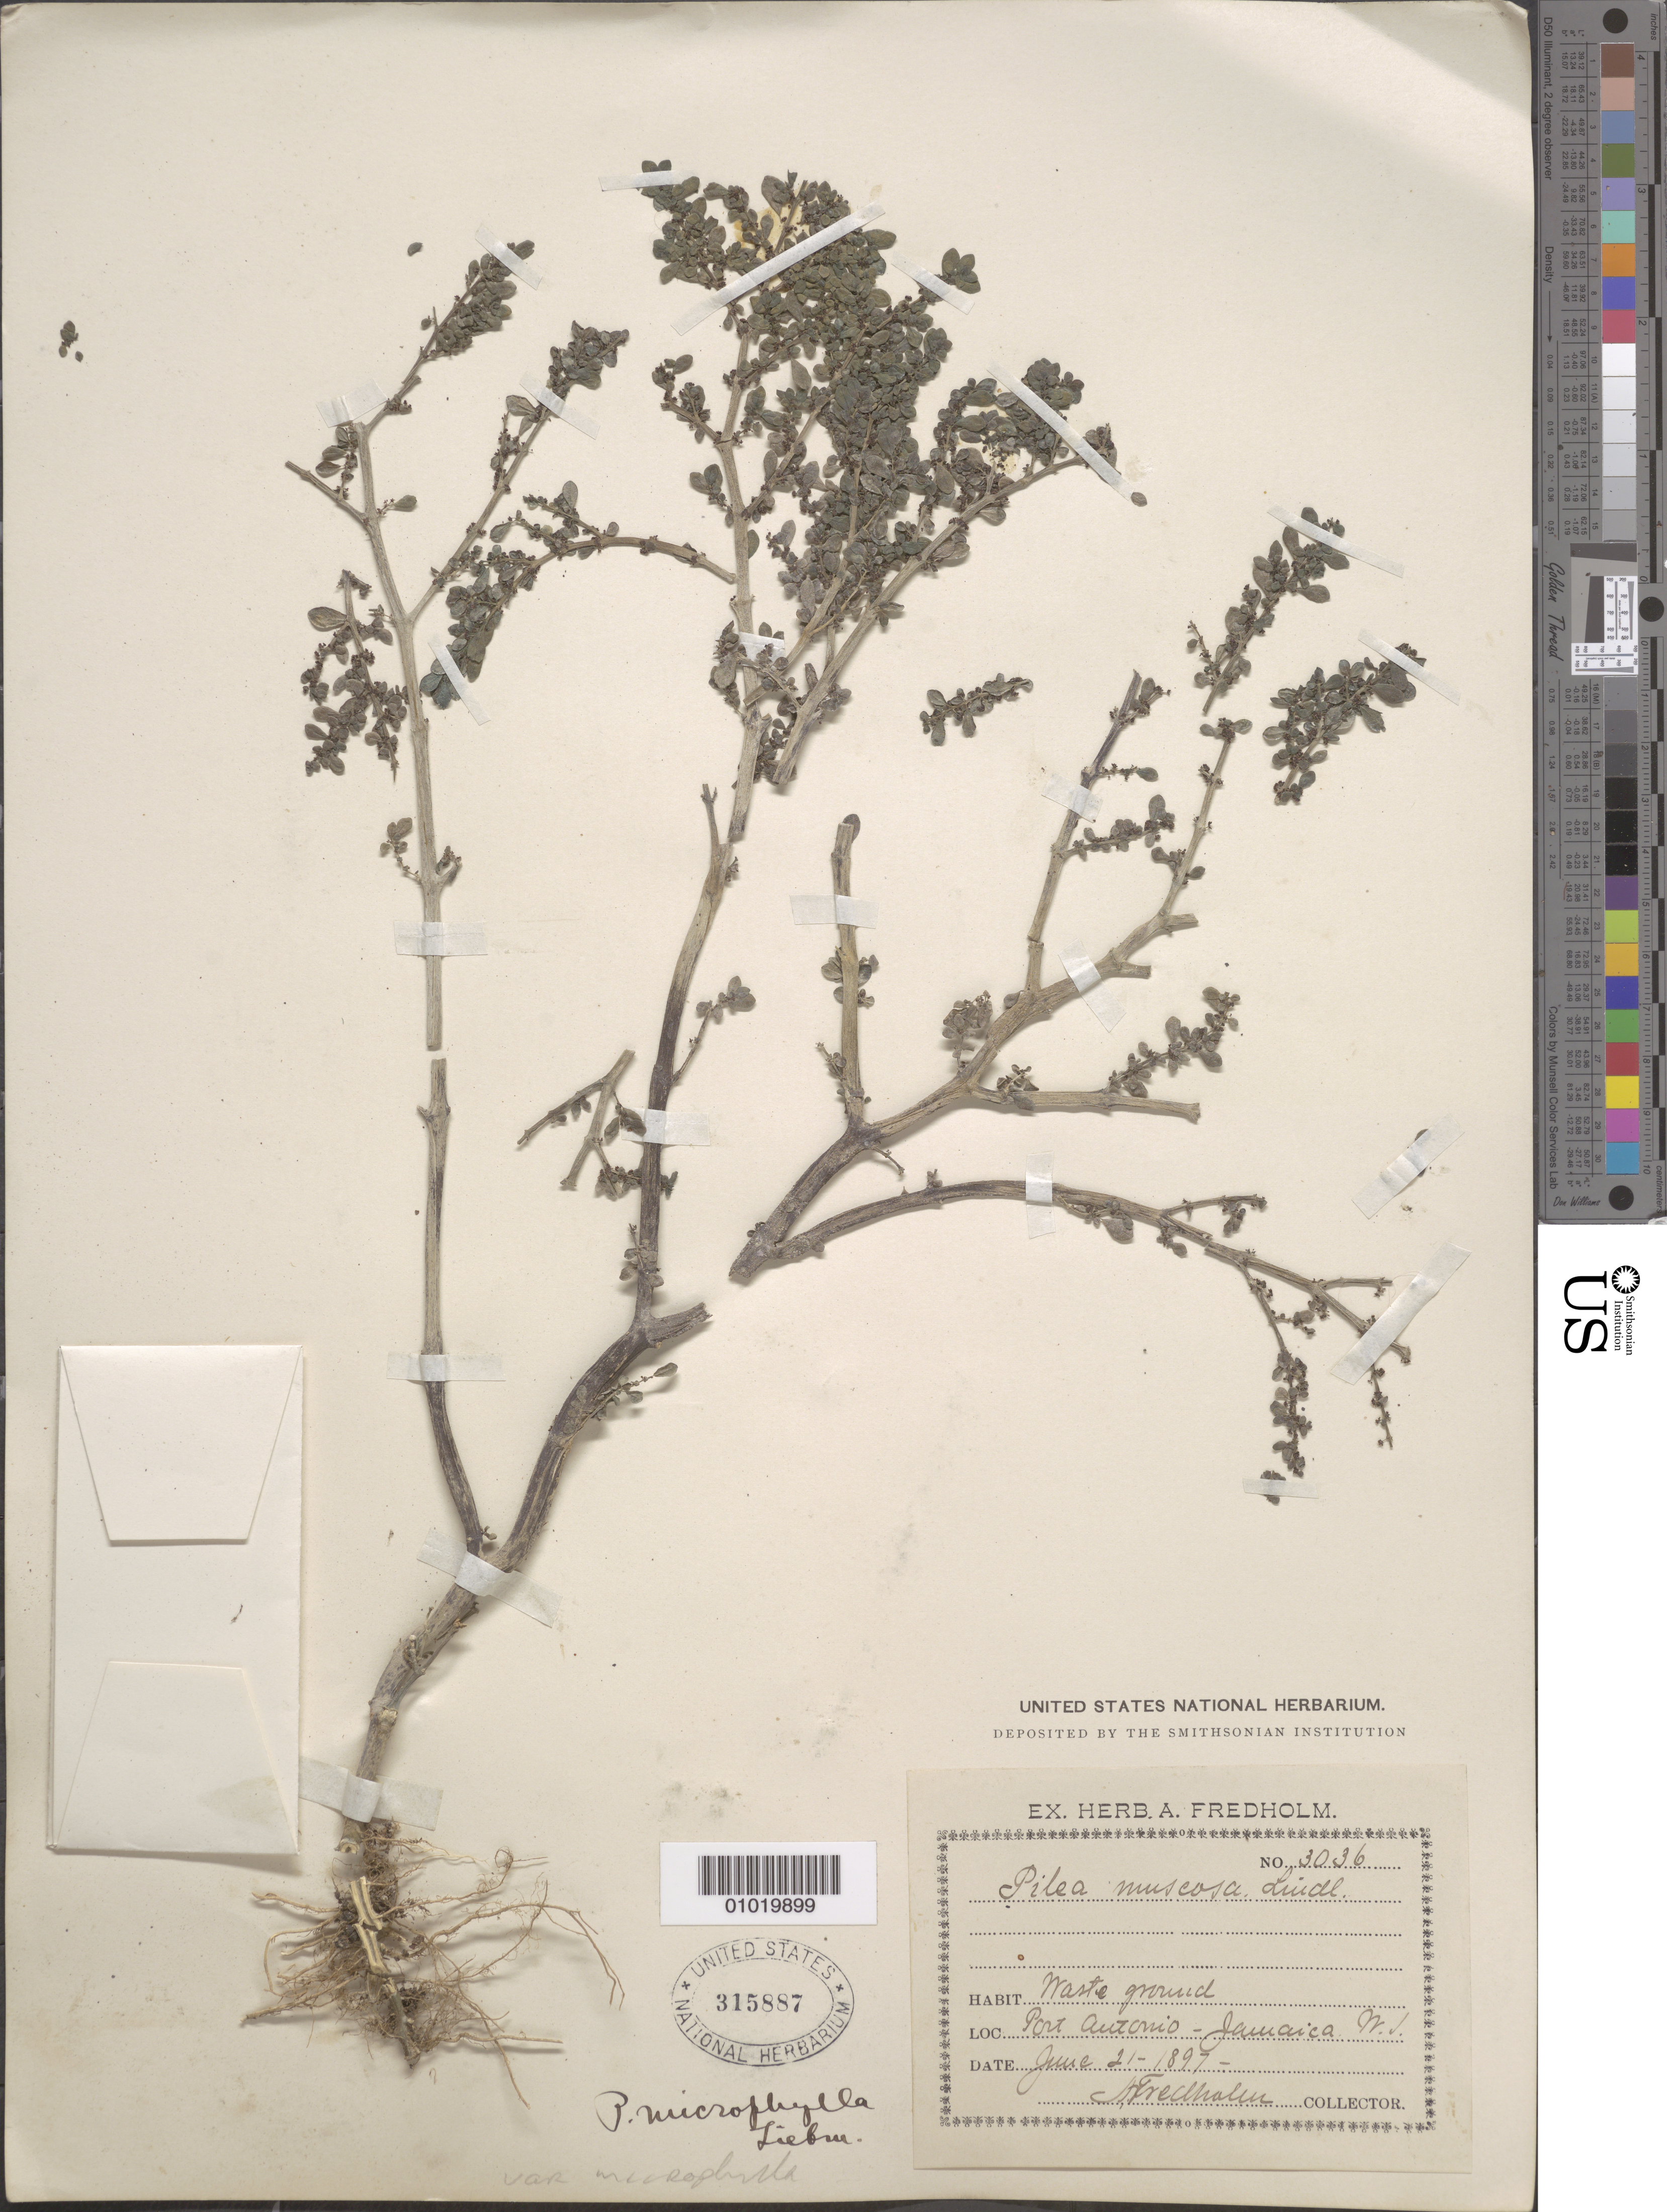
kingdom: Plantae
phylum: Tracheophyta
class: Magnoliopsida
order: Rosales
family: Urticaceae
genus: Pilea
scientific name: Pilea microphylla var. microphylla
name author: (L.) Liebm.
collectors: A. Fredholm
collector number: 3036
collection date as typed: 21 Jun 1897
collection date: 1897-06-21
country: Jamaica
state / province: Portland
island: Jamaica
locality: Port Antonio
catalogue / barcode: US 315887